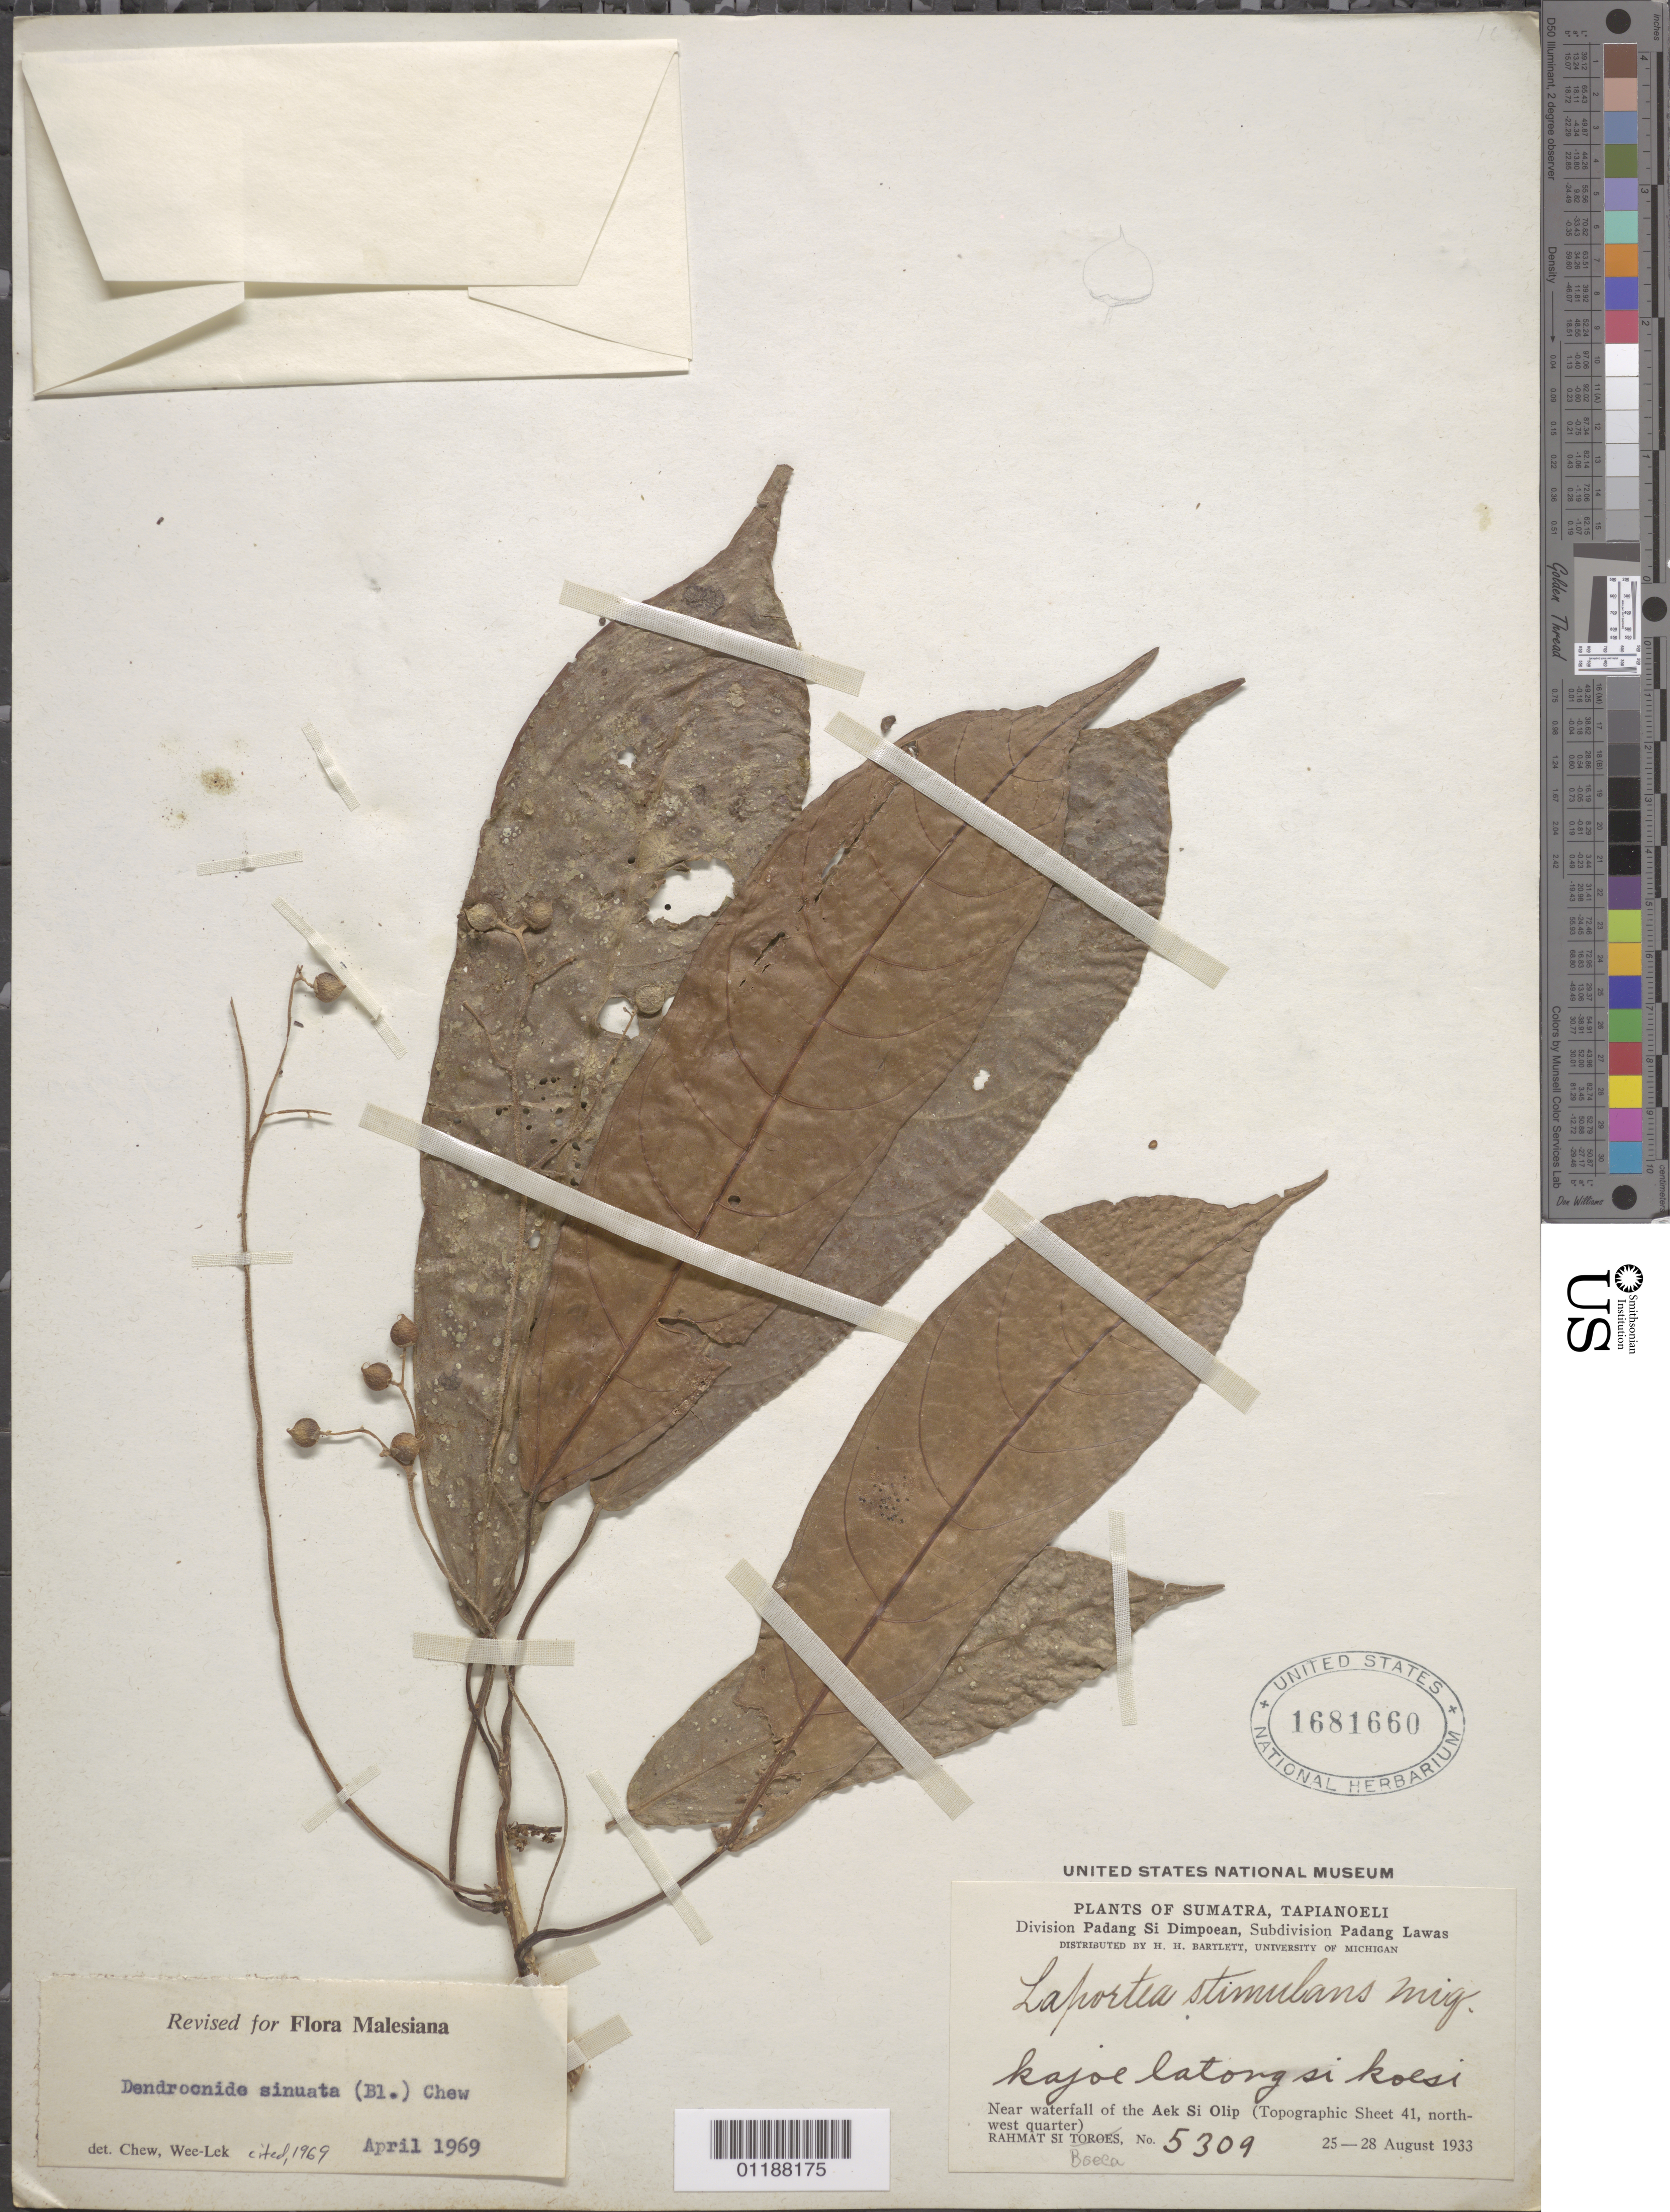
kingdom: Plantae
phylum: Tracheophyta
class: Magnoliopsida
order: Rosales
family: Urticaceae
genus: Dendrocnide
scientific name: Dendrocnide sinuata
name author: (Blume) Chew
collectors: Rahmat Si Boeea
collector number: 5309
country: Indonesia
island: Sumatra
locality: Near waterfall of the Aek Si Olip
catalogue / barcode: US 1681660